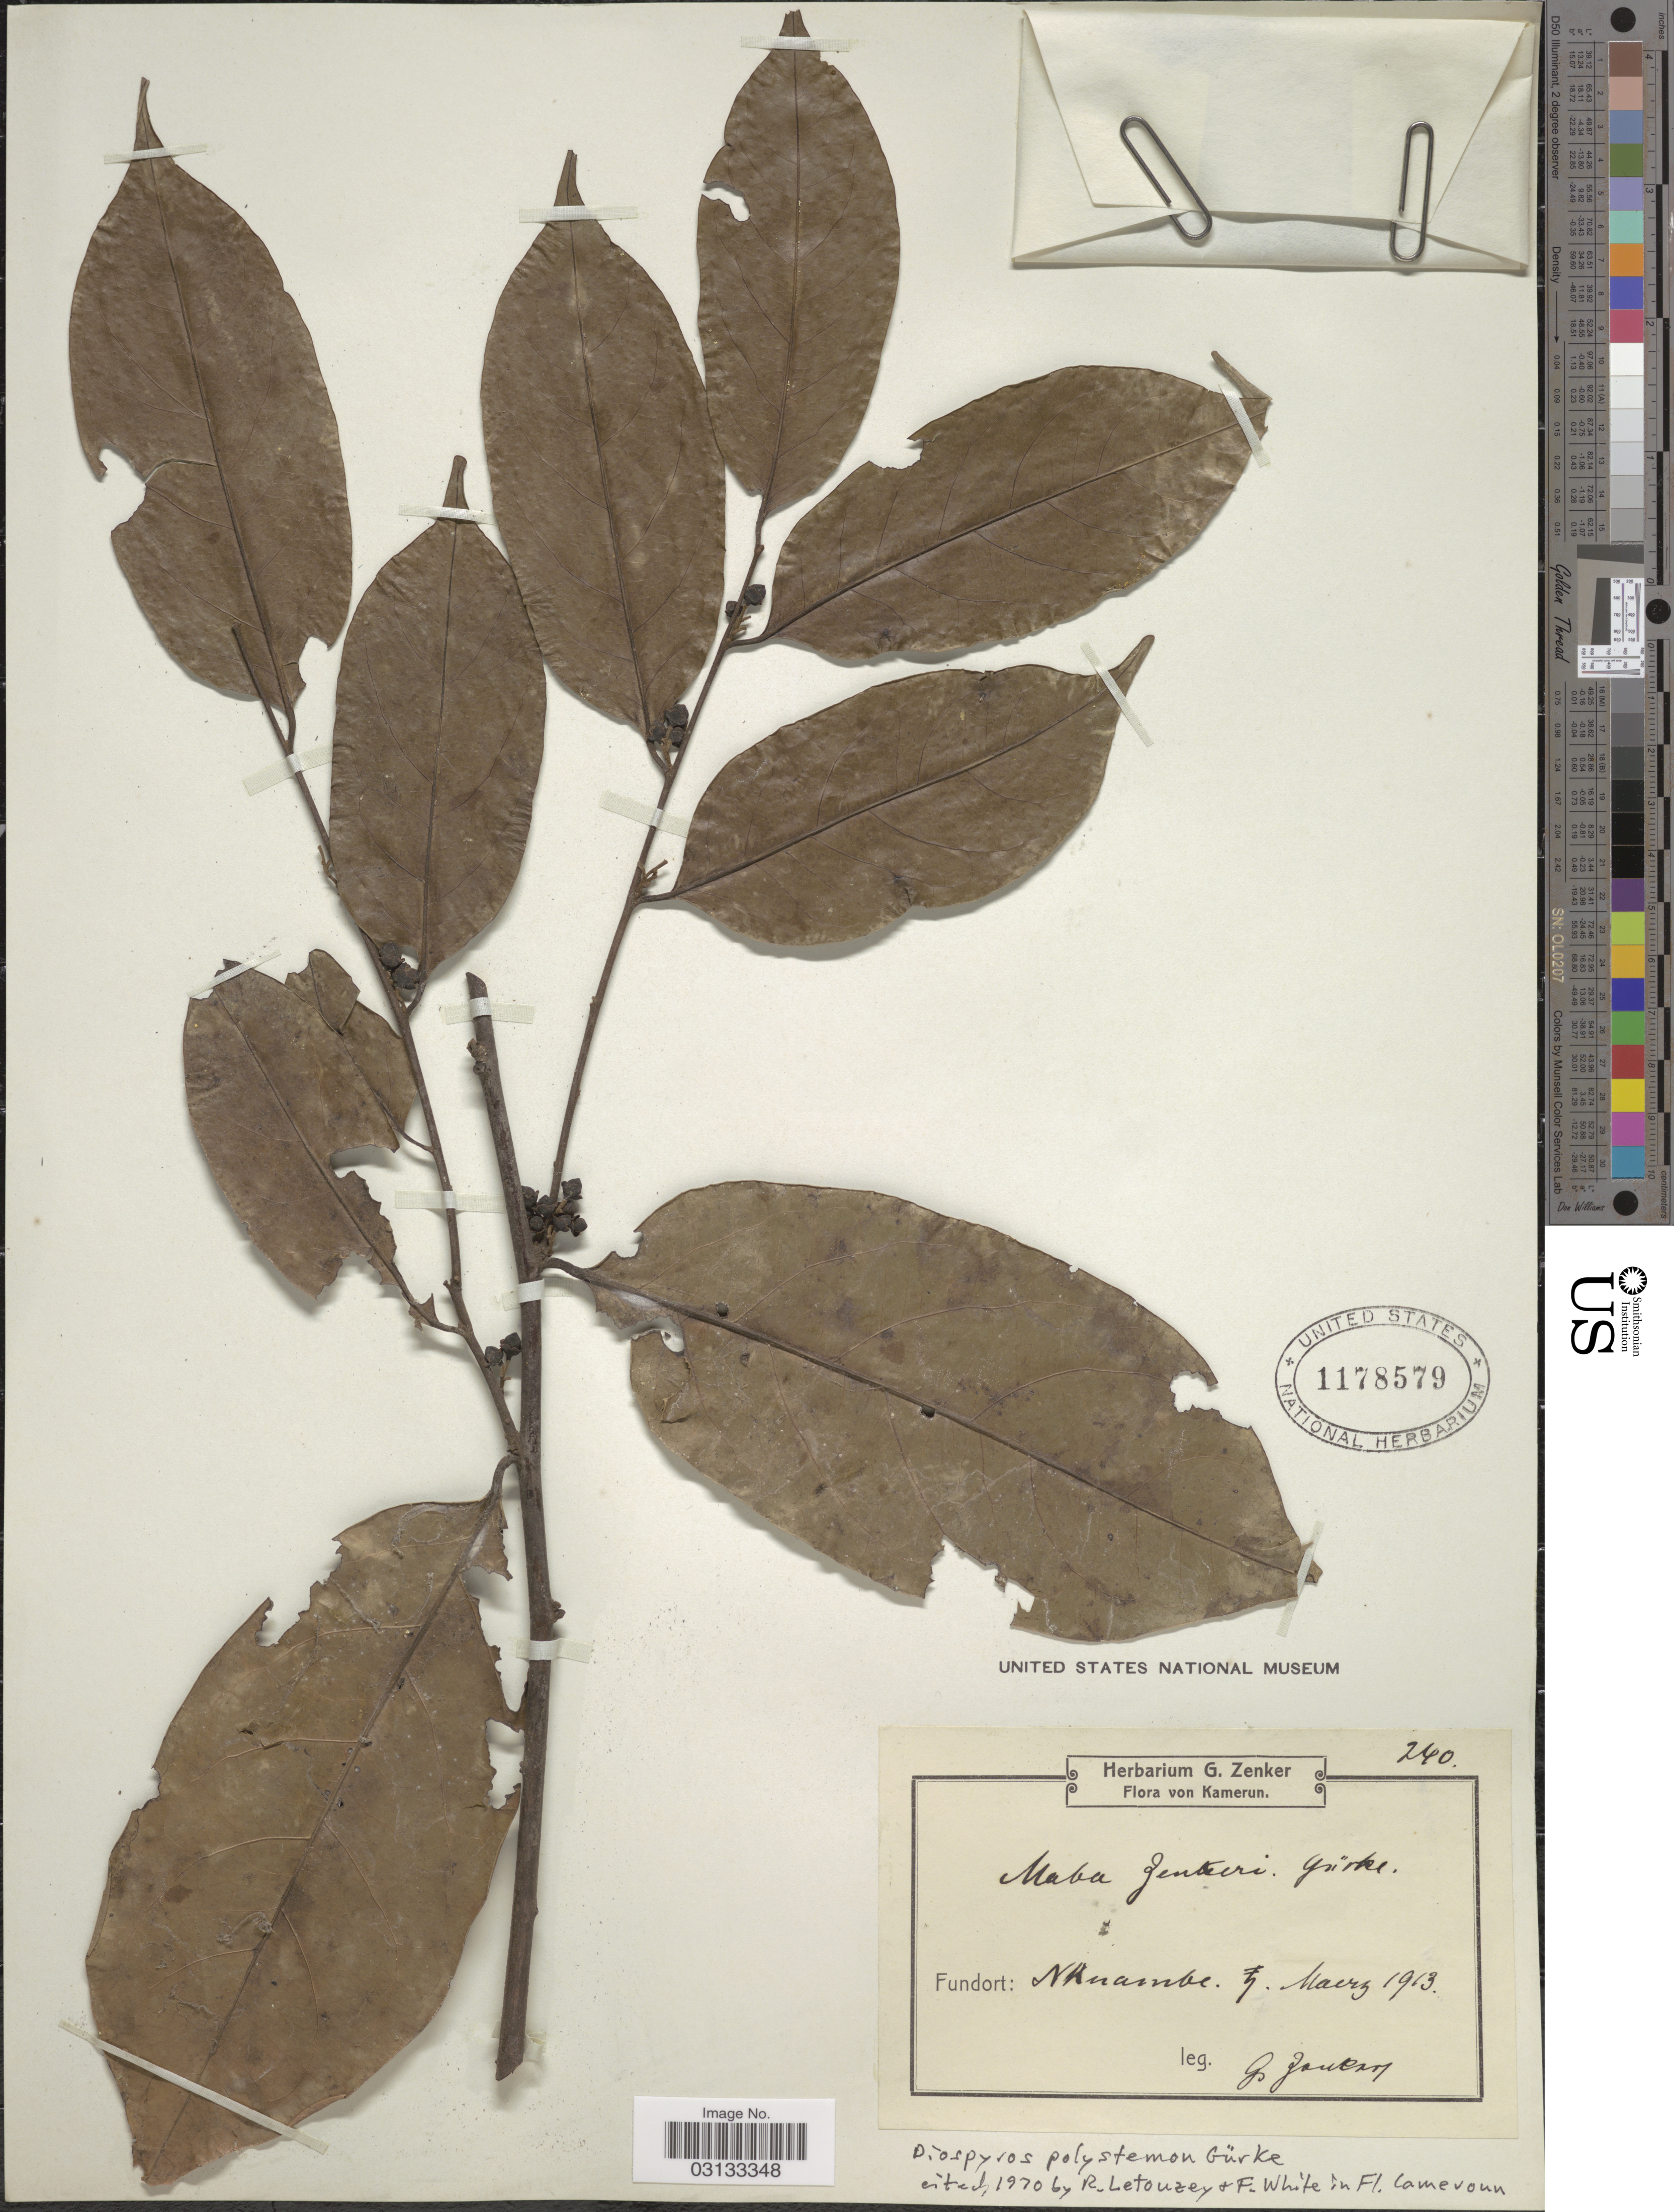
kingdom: Plantae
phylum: Tracheophyta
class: Magnoliopsida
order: Ericales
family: Ebenaceae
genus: Diospyros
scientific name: Diospyros polystemon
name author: Gürke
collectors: G. A. Zenker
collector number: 240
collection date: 1913-03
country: Cameroon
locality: Nkuambe.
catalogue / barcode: US 1178579